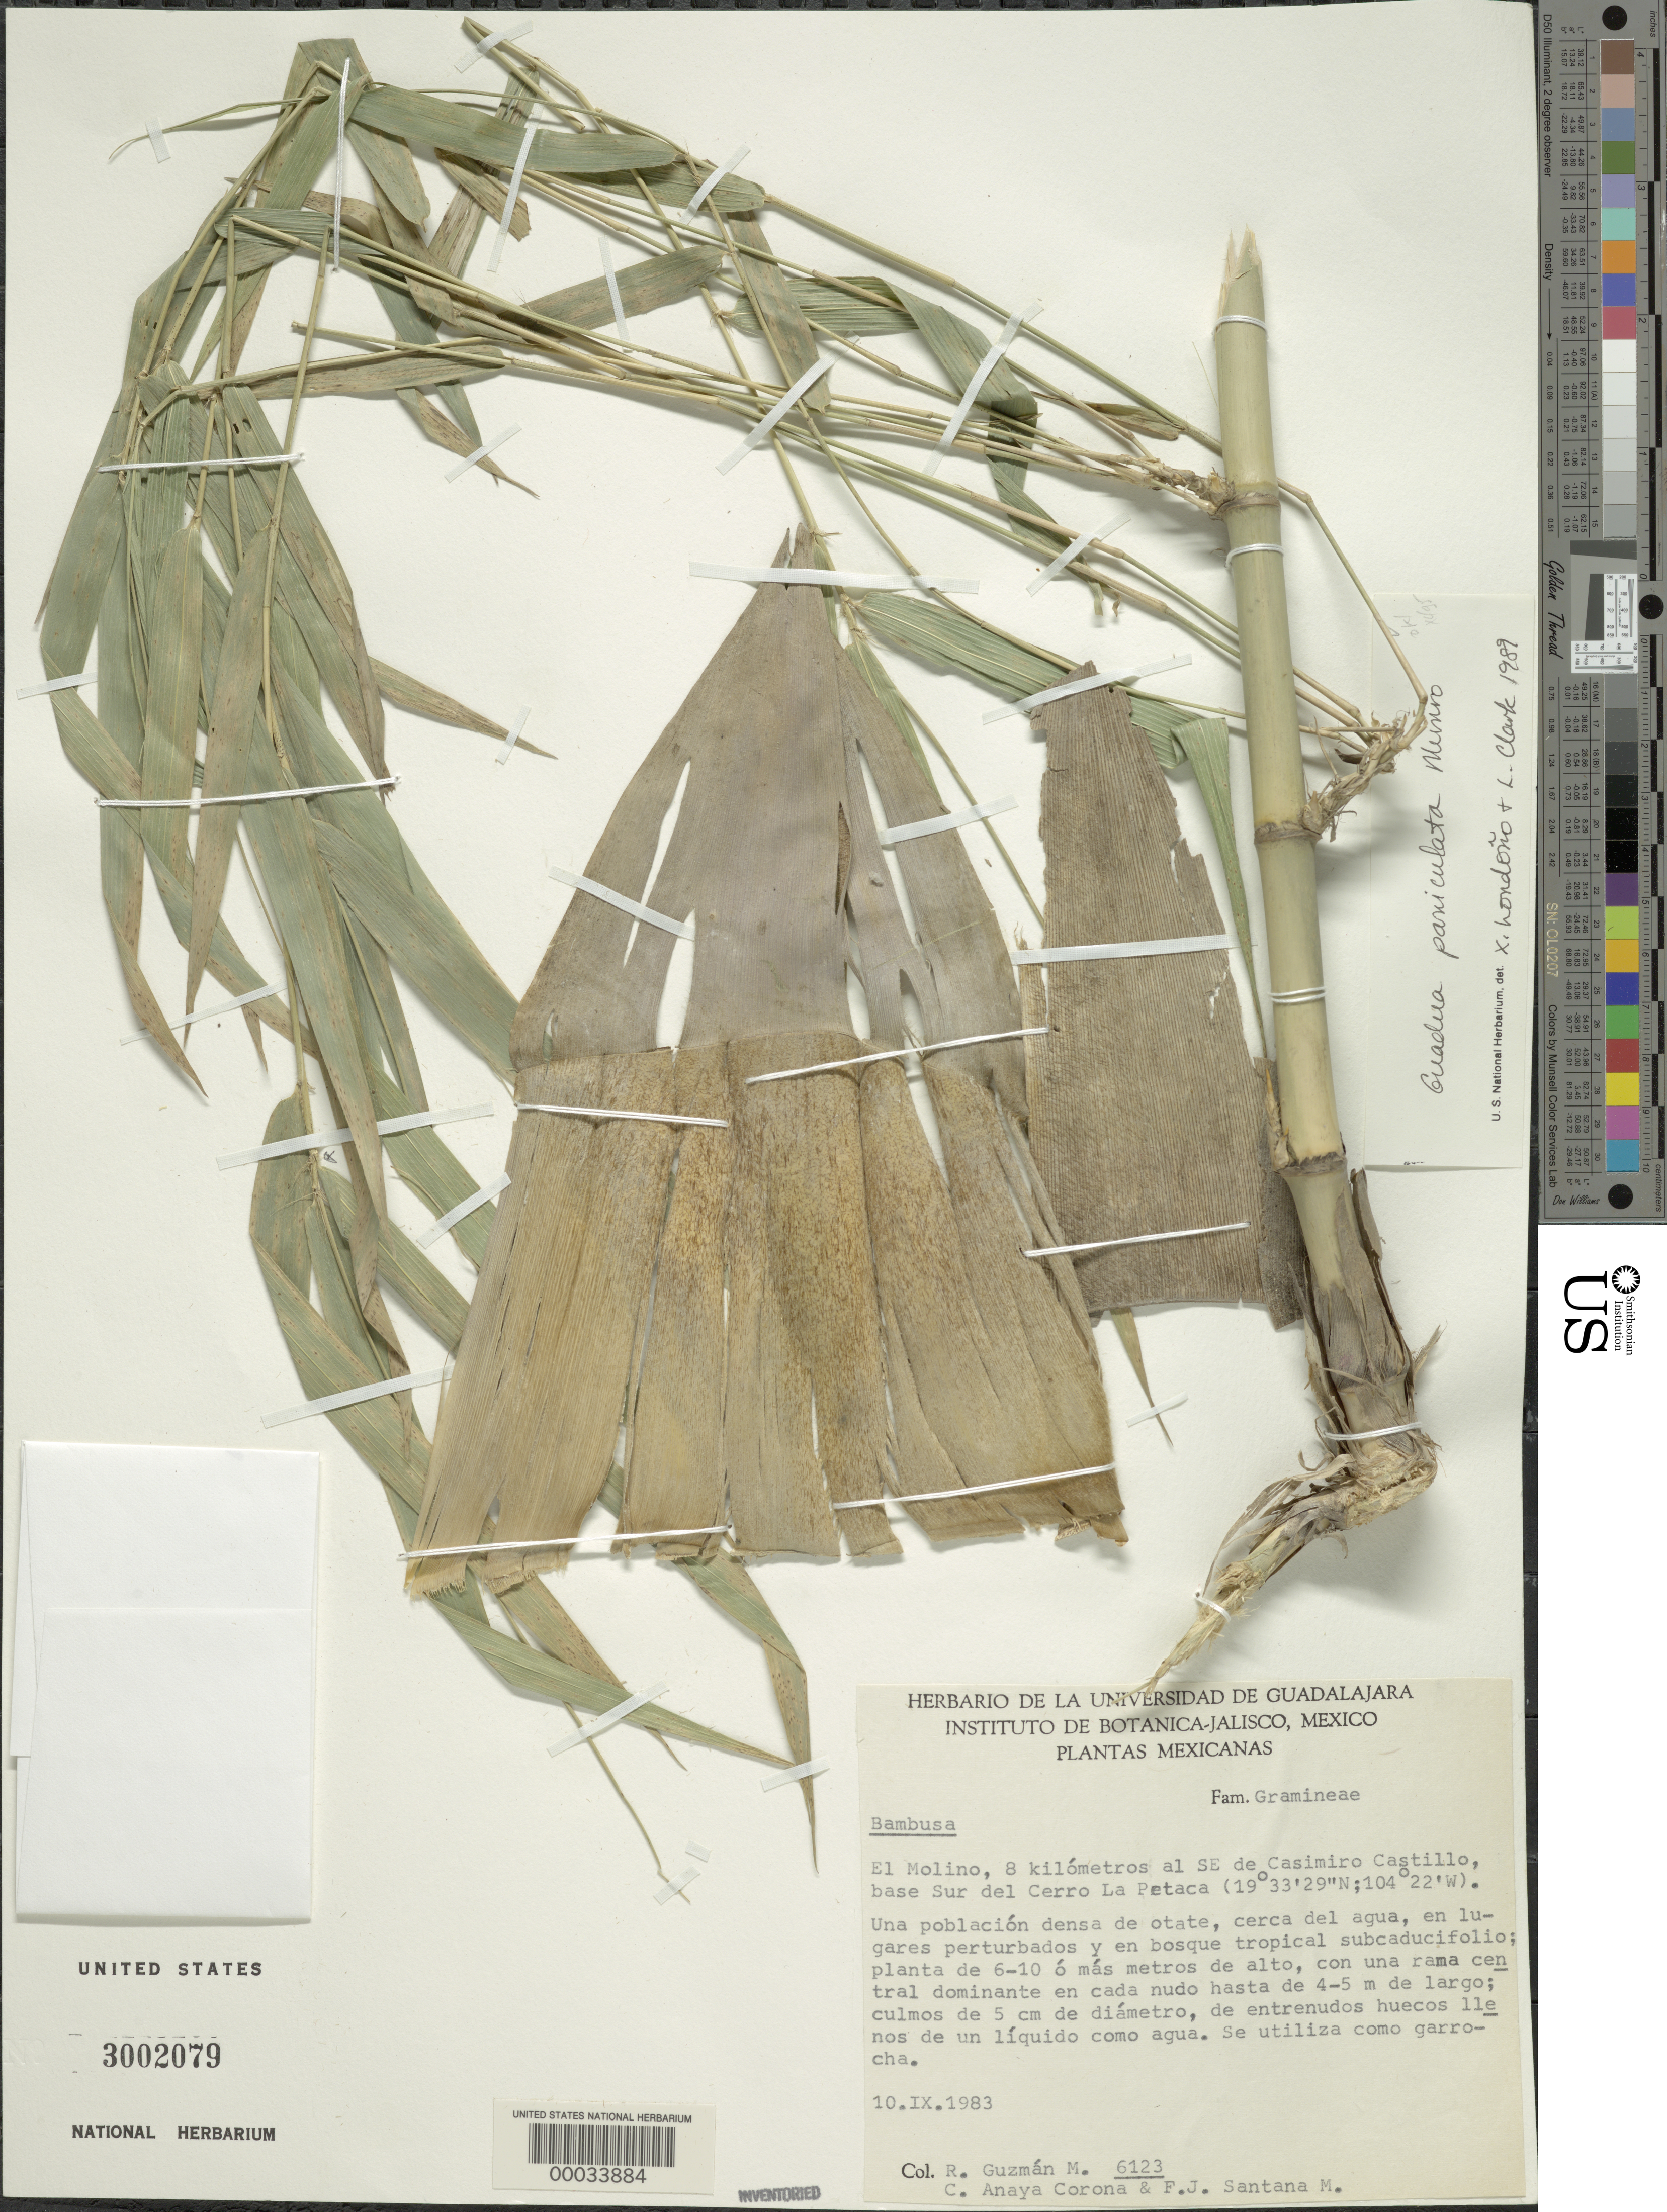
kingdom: Plantae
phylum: Tracheophyta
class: Liliopsida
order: Poales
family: Poaceae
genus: Guadua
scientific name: Guadua refracta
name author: Munro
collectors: R. Guzman-M., C. Anaya C. & F. J. Santana M.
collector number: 6123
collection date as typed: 10 Sep 1983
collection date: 1983-09-10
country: Mexico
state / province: Jalisco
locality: El Molino, 8 km SE of Sur del Cerro la Petaca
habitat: Tropical forest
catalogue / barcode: US 3002079